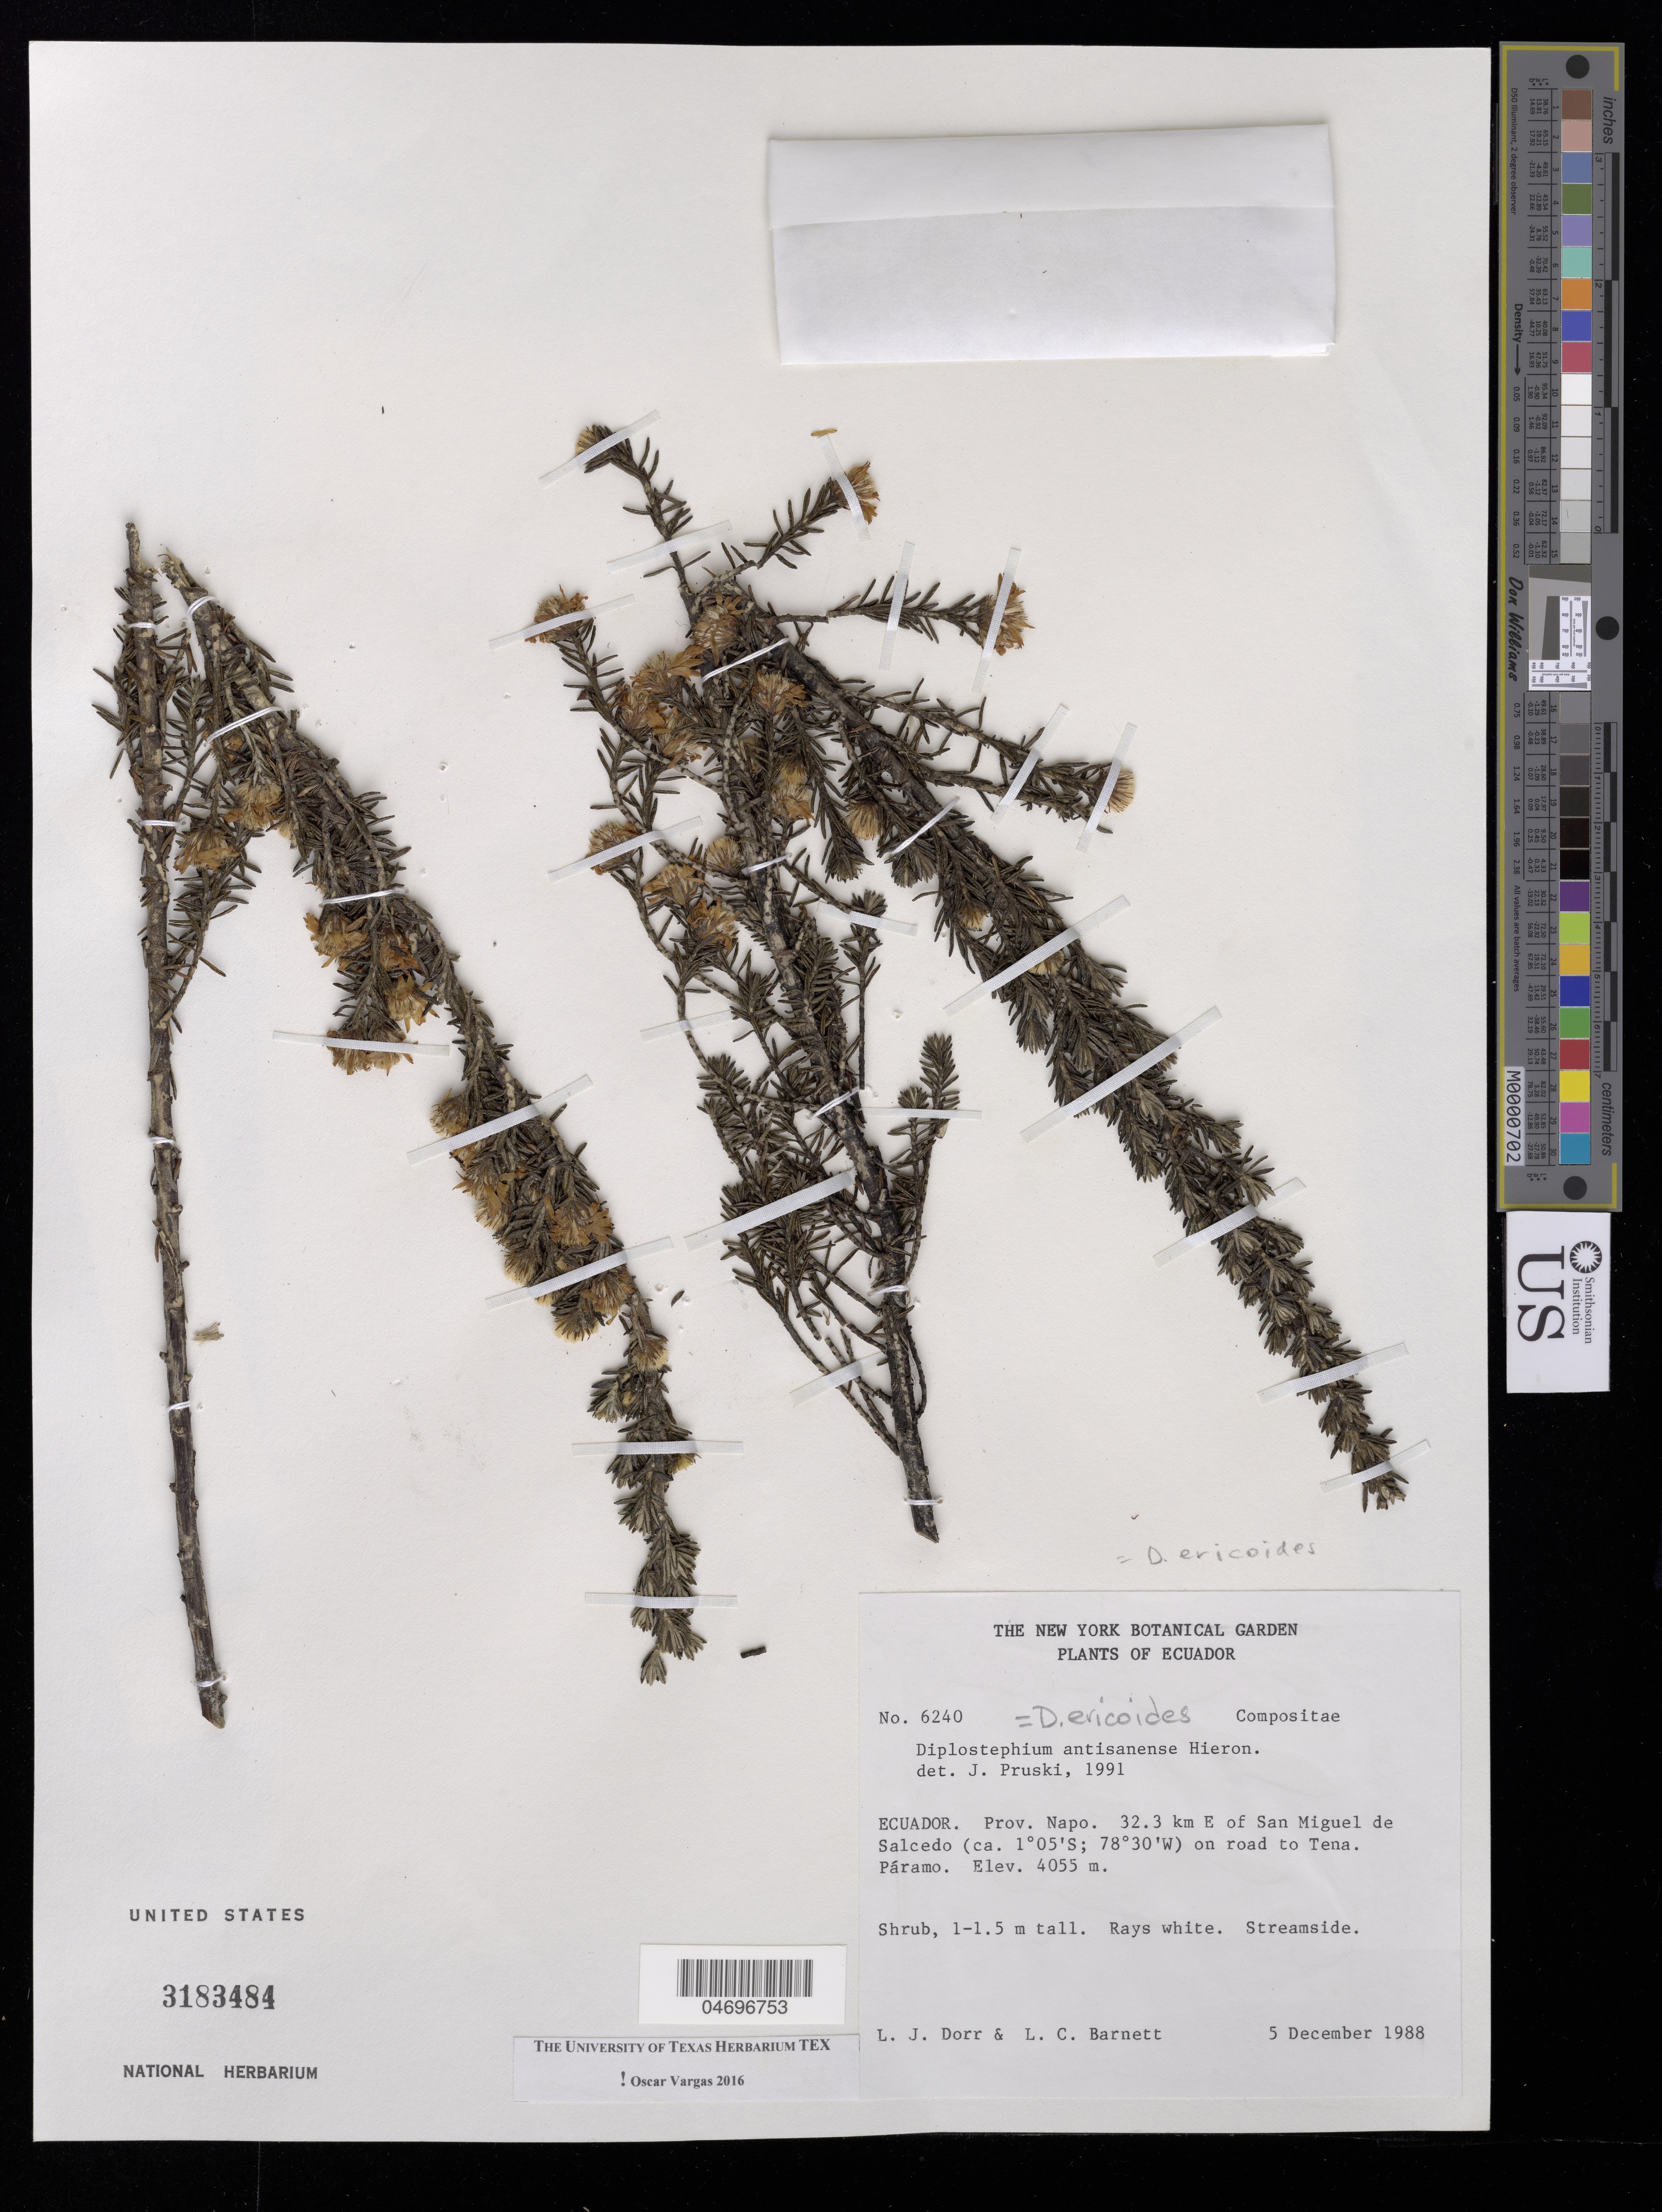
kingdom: Plantae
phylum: Tracheophyta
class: Magnoliopsida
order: Asterales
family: Asteraceae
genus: Diplostephium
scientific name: Diplostephium ericoides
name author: (Lam.) Cabrera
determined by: Vargas, Oscar M.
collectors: L. J. Dorr & L. C. Barnett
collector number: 6240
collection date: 1988-12-05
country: Ecuador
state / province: Napo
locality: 32.3 km E of San Miguel de Salcedo, on road to Tena.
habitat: Streamside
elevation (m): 4055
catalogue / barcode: US 3183484